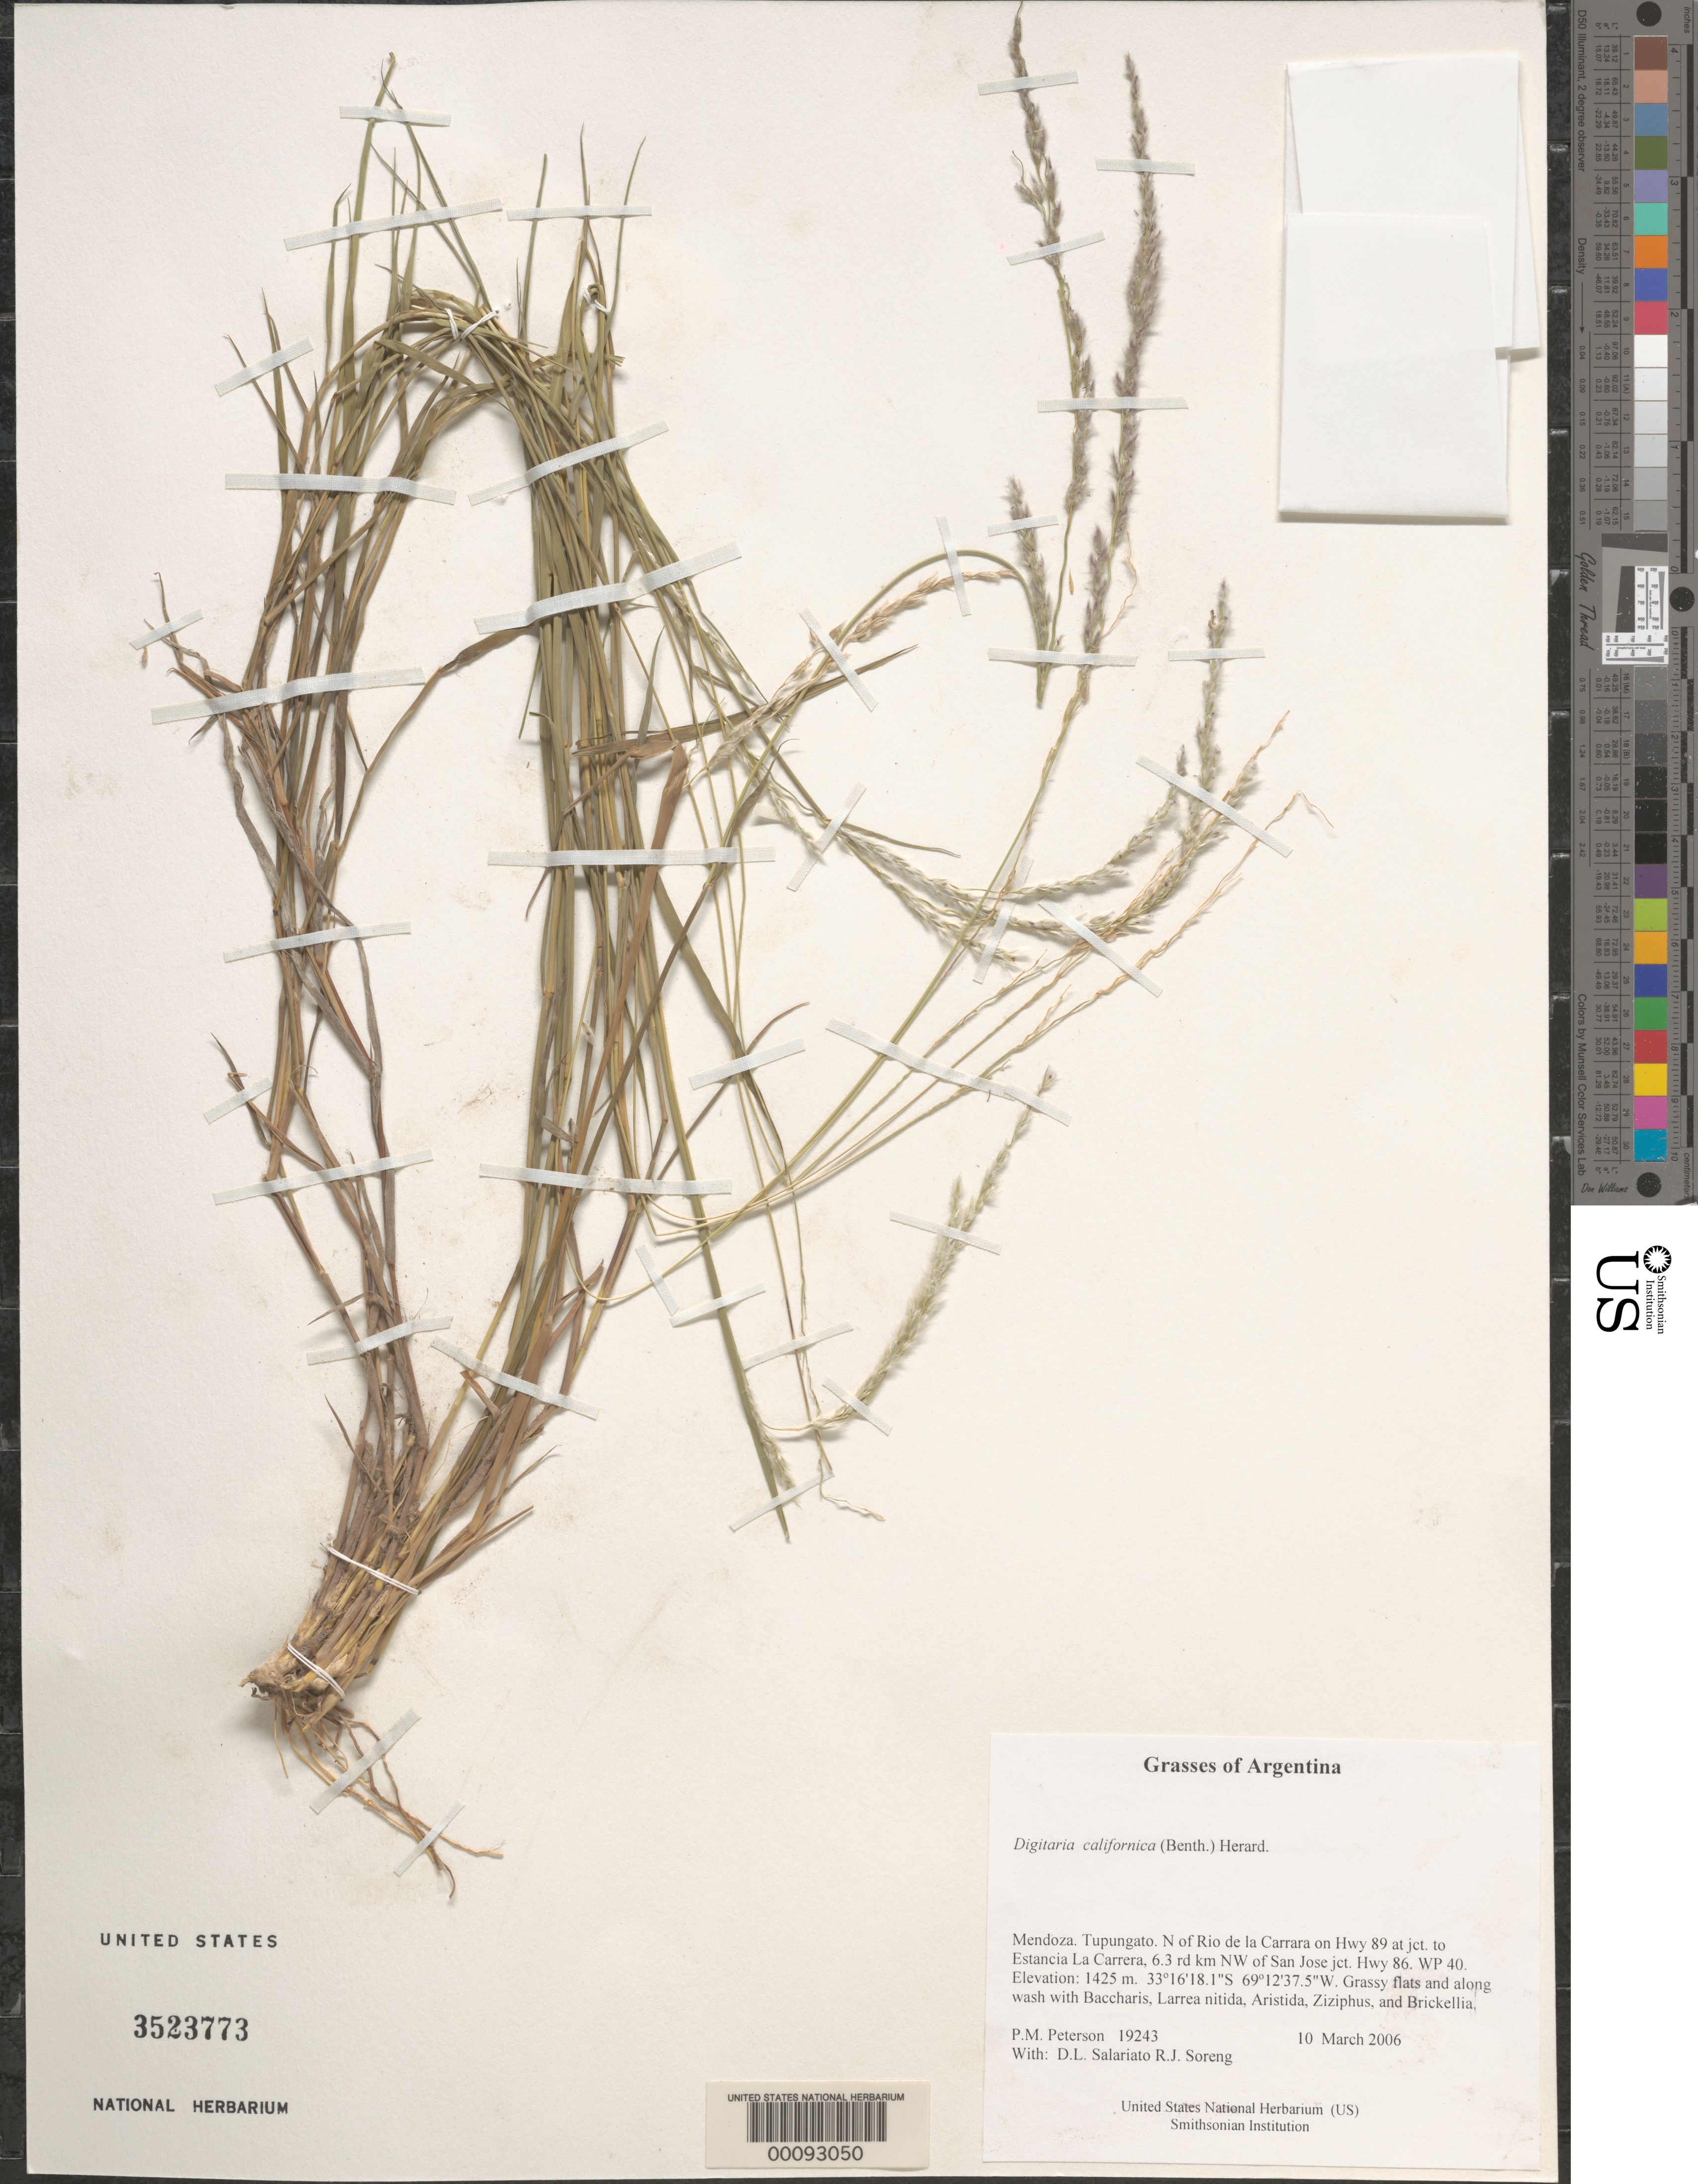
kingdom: Plantae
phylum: Tracheophyta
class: Liliopsida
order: Poales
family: Poaceae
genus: Digitaria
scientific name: Digitaria californica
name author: (Benth.) Henr.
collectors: P. M. Peterson, R. J. Soreng, D. Salariato & A. Panizza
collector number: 19243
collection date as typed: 10 Mar 2006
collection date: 2006-03-10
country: Argentina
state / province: Mendoza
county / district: Tupungato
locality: N of Rio de la Carrara on Hwy 89 at jct. to Estancia La Carrera, 6.3 rd km NW of San Jose jct. Hwy 86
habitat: Grassy flats and along wash with Baccharis, Larrea nitida, Aristida, Ziziphus, and Brickellia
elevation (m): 1425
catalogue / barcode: US 3523774